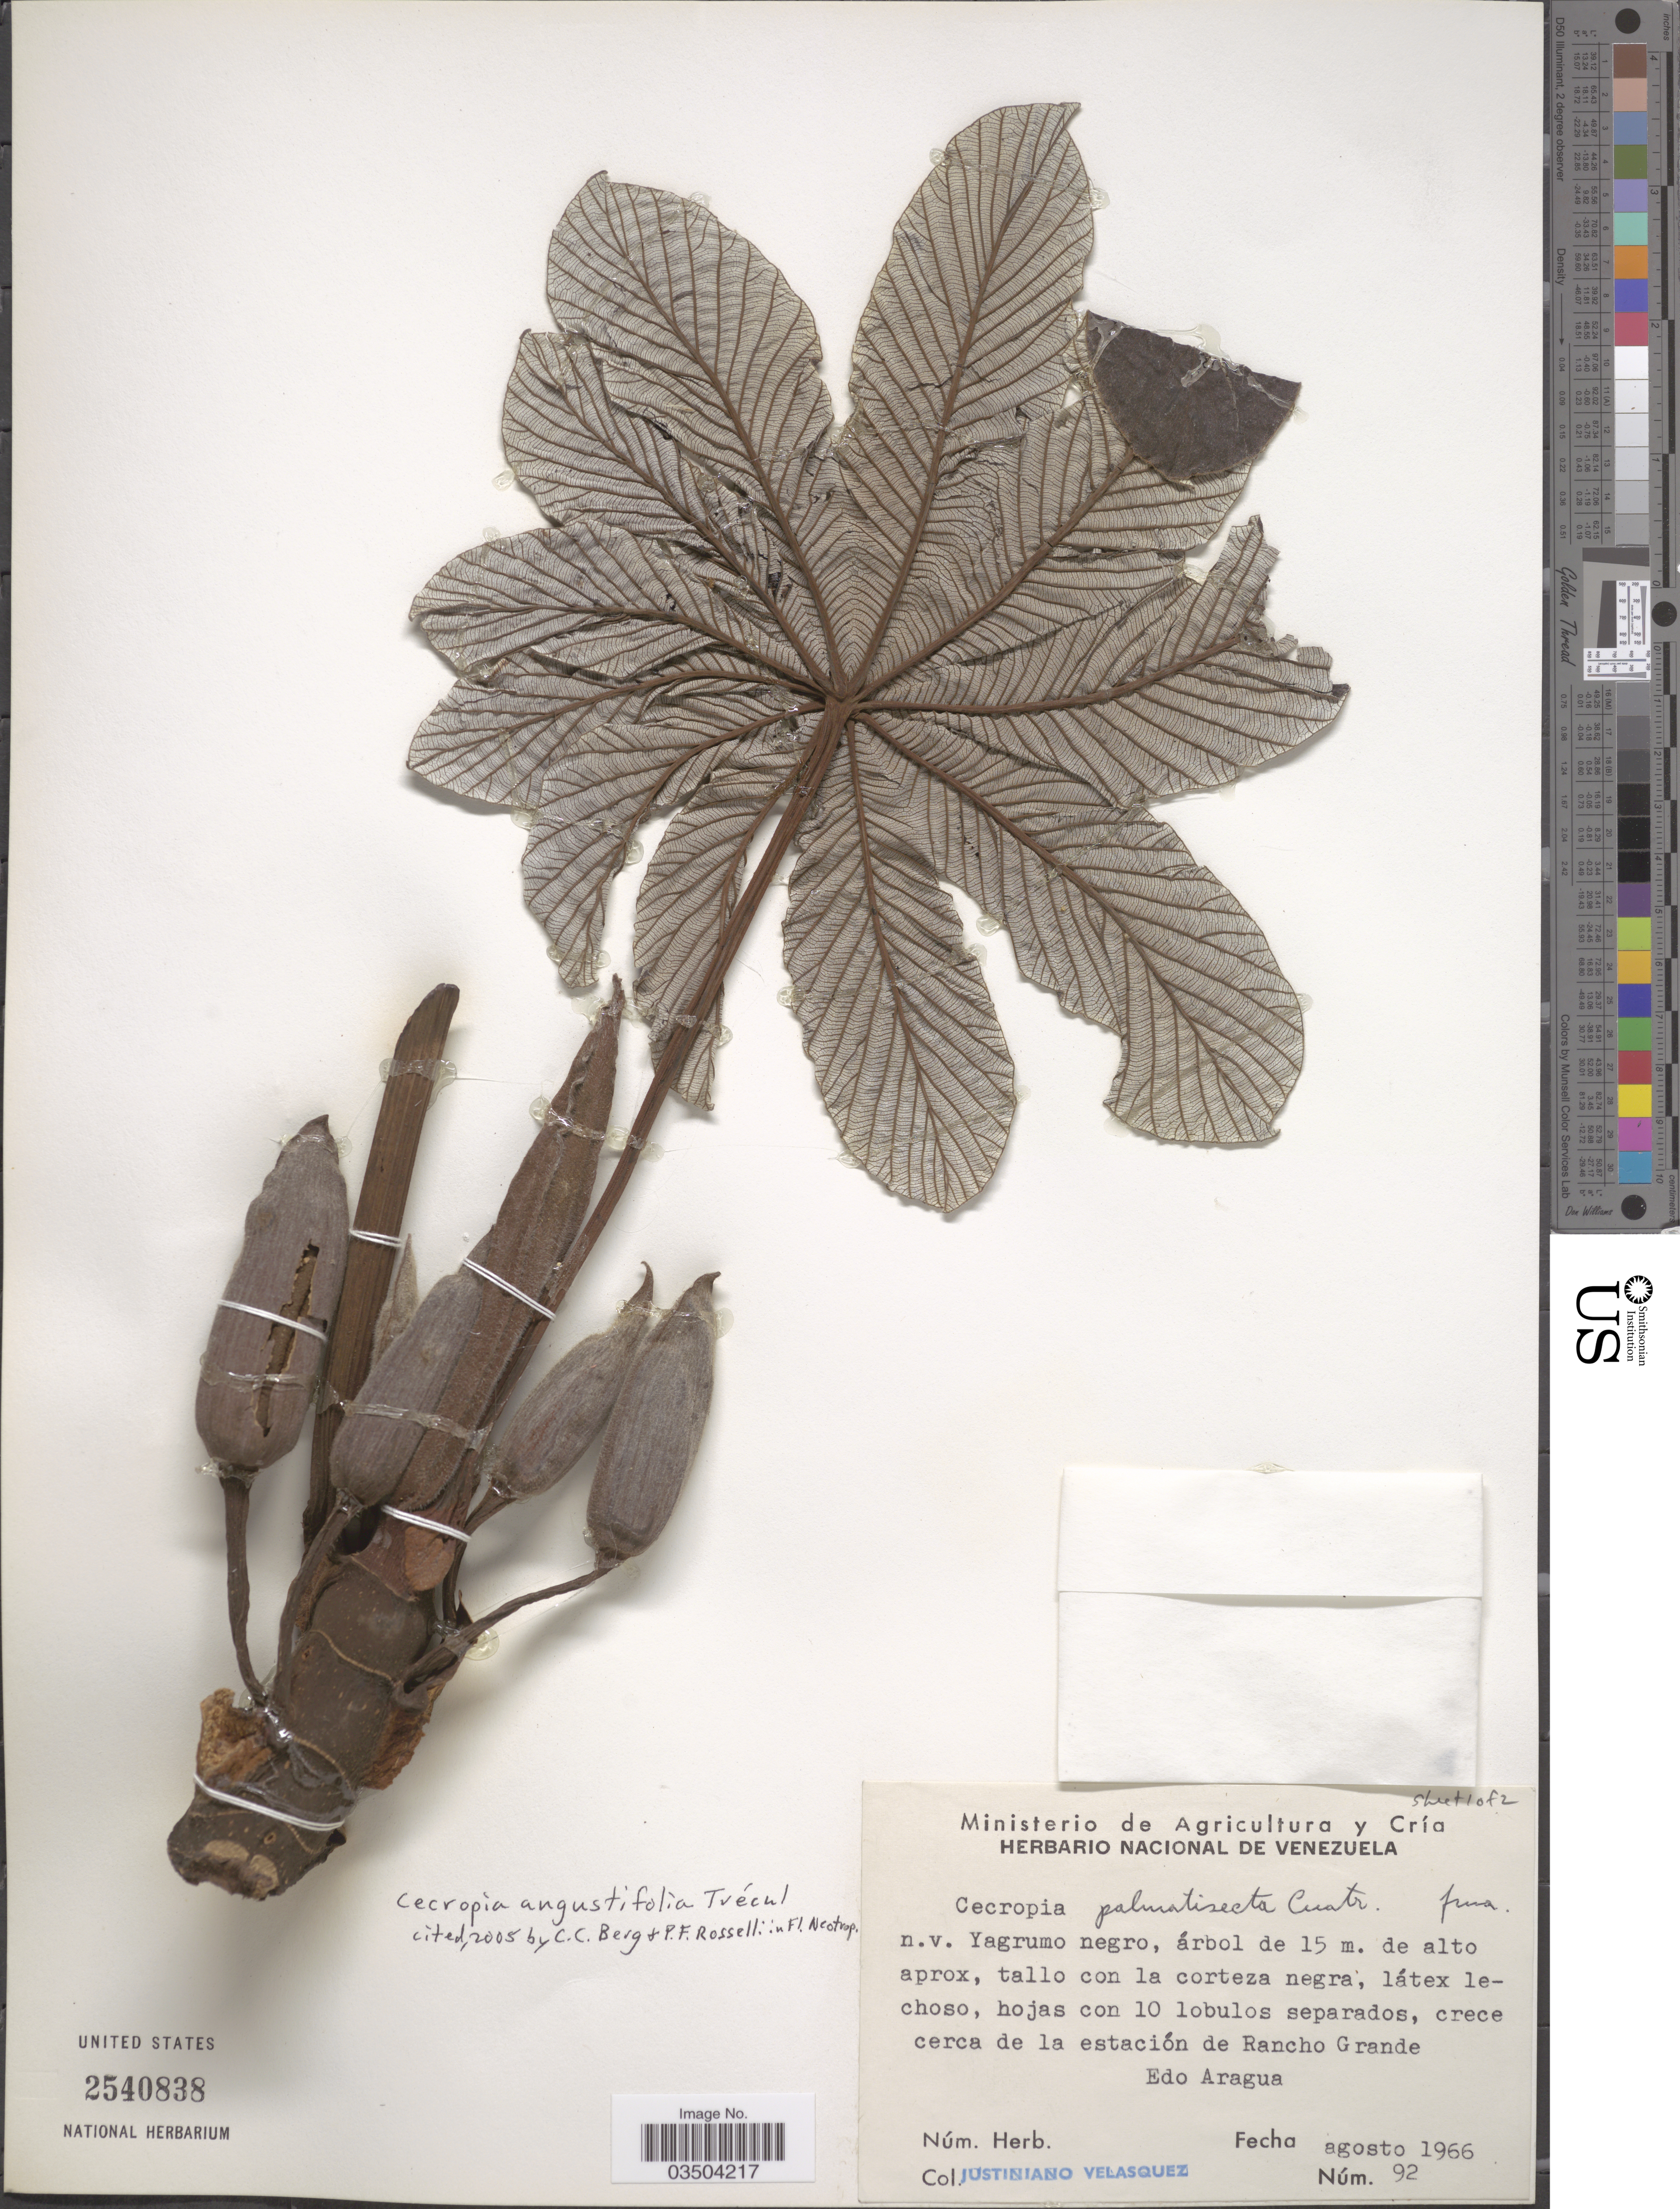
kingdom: Plantae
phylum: Tracheophyta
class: Magnoliopsida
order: Rosales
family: Urticaceae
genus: Cecropia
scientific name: Cecropia angustifolia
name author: Trécul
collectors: J. Velasquez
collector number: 92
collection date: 1966-08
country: Venezuela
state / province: Aragua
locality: Crece cerca de la estación de Rancho Grande Edo Aragua.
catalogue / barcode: US 2540838